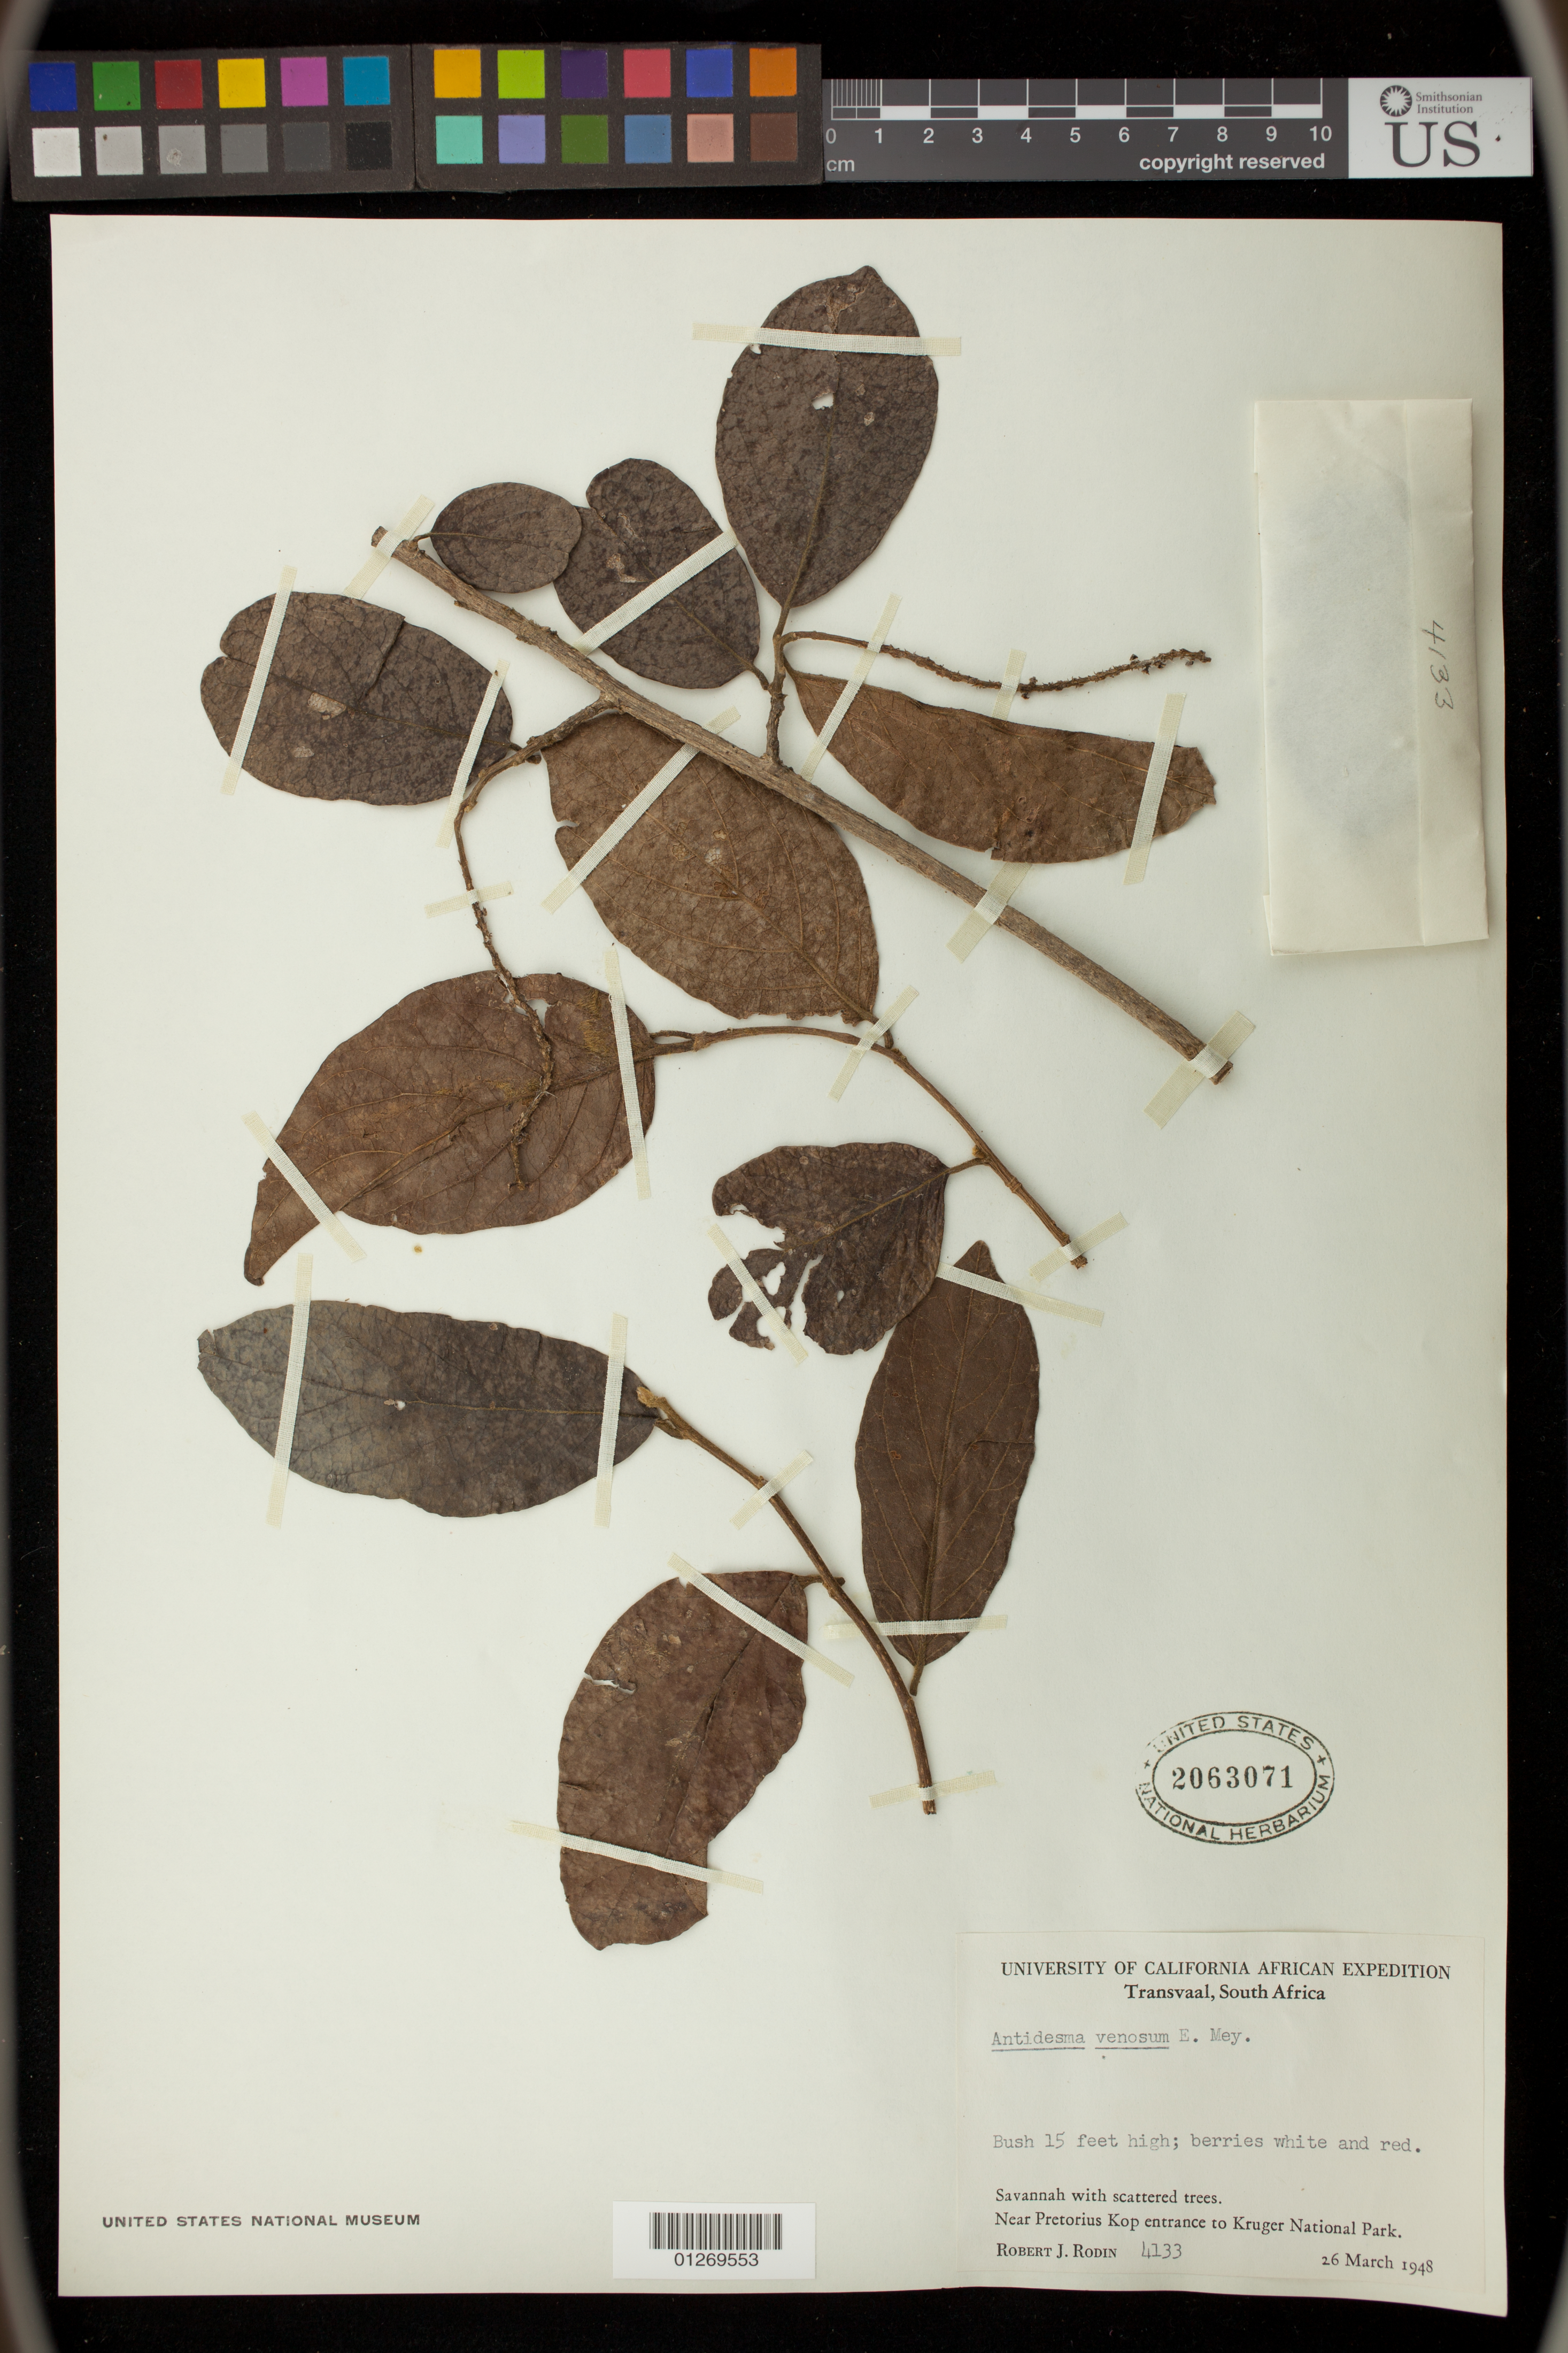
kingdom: Plantae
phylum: Tracheophyta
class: Magnoliopsida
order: Malpighiales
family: Phyllanthaceae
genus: Antidesma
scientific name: Antidesma venosum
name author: E. Mey. ex Tul.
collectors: R. J. Rodin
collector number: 4133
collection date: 1948-03-26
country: South Africa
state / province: Mpumalanga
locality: Pretorius Kop entrance to Kruger National Park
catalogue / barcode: US 2063071